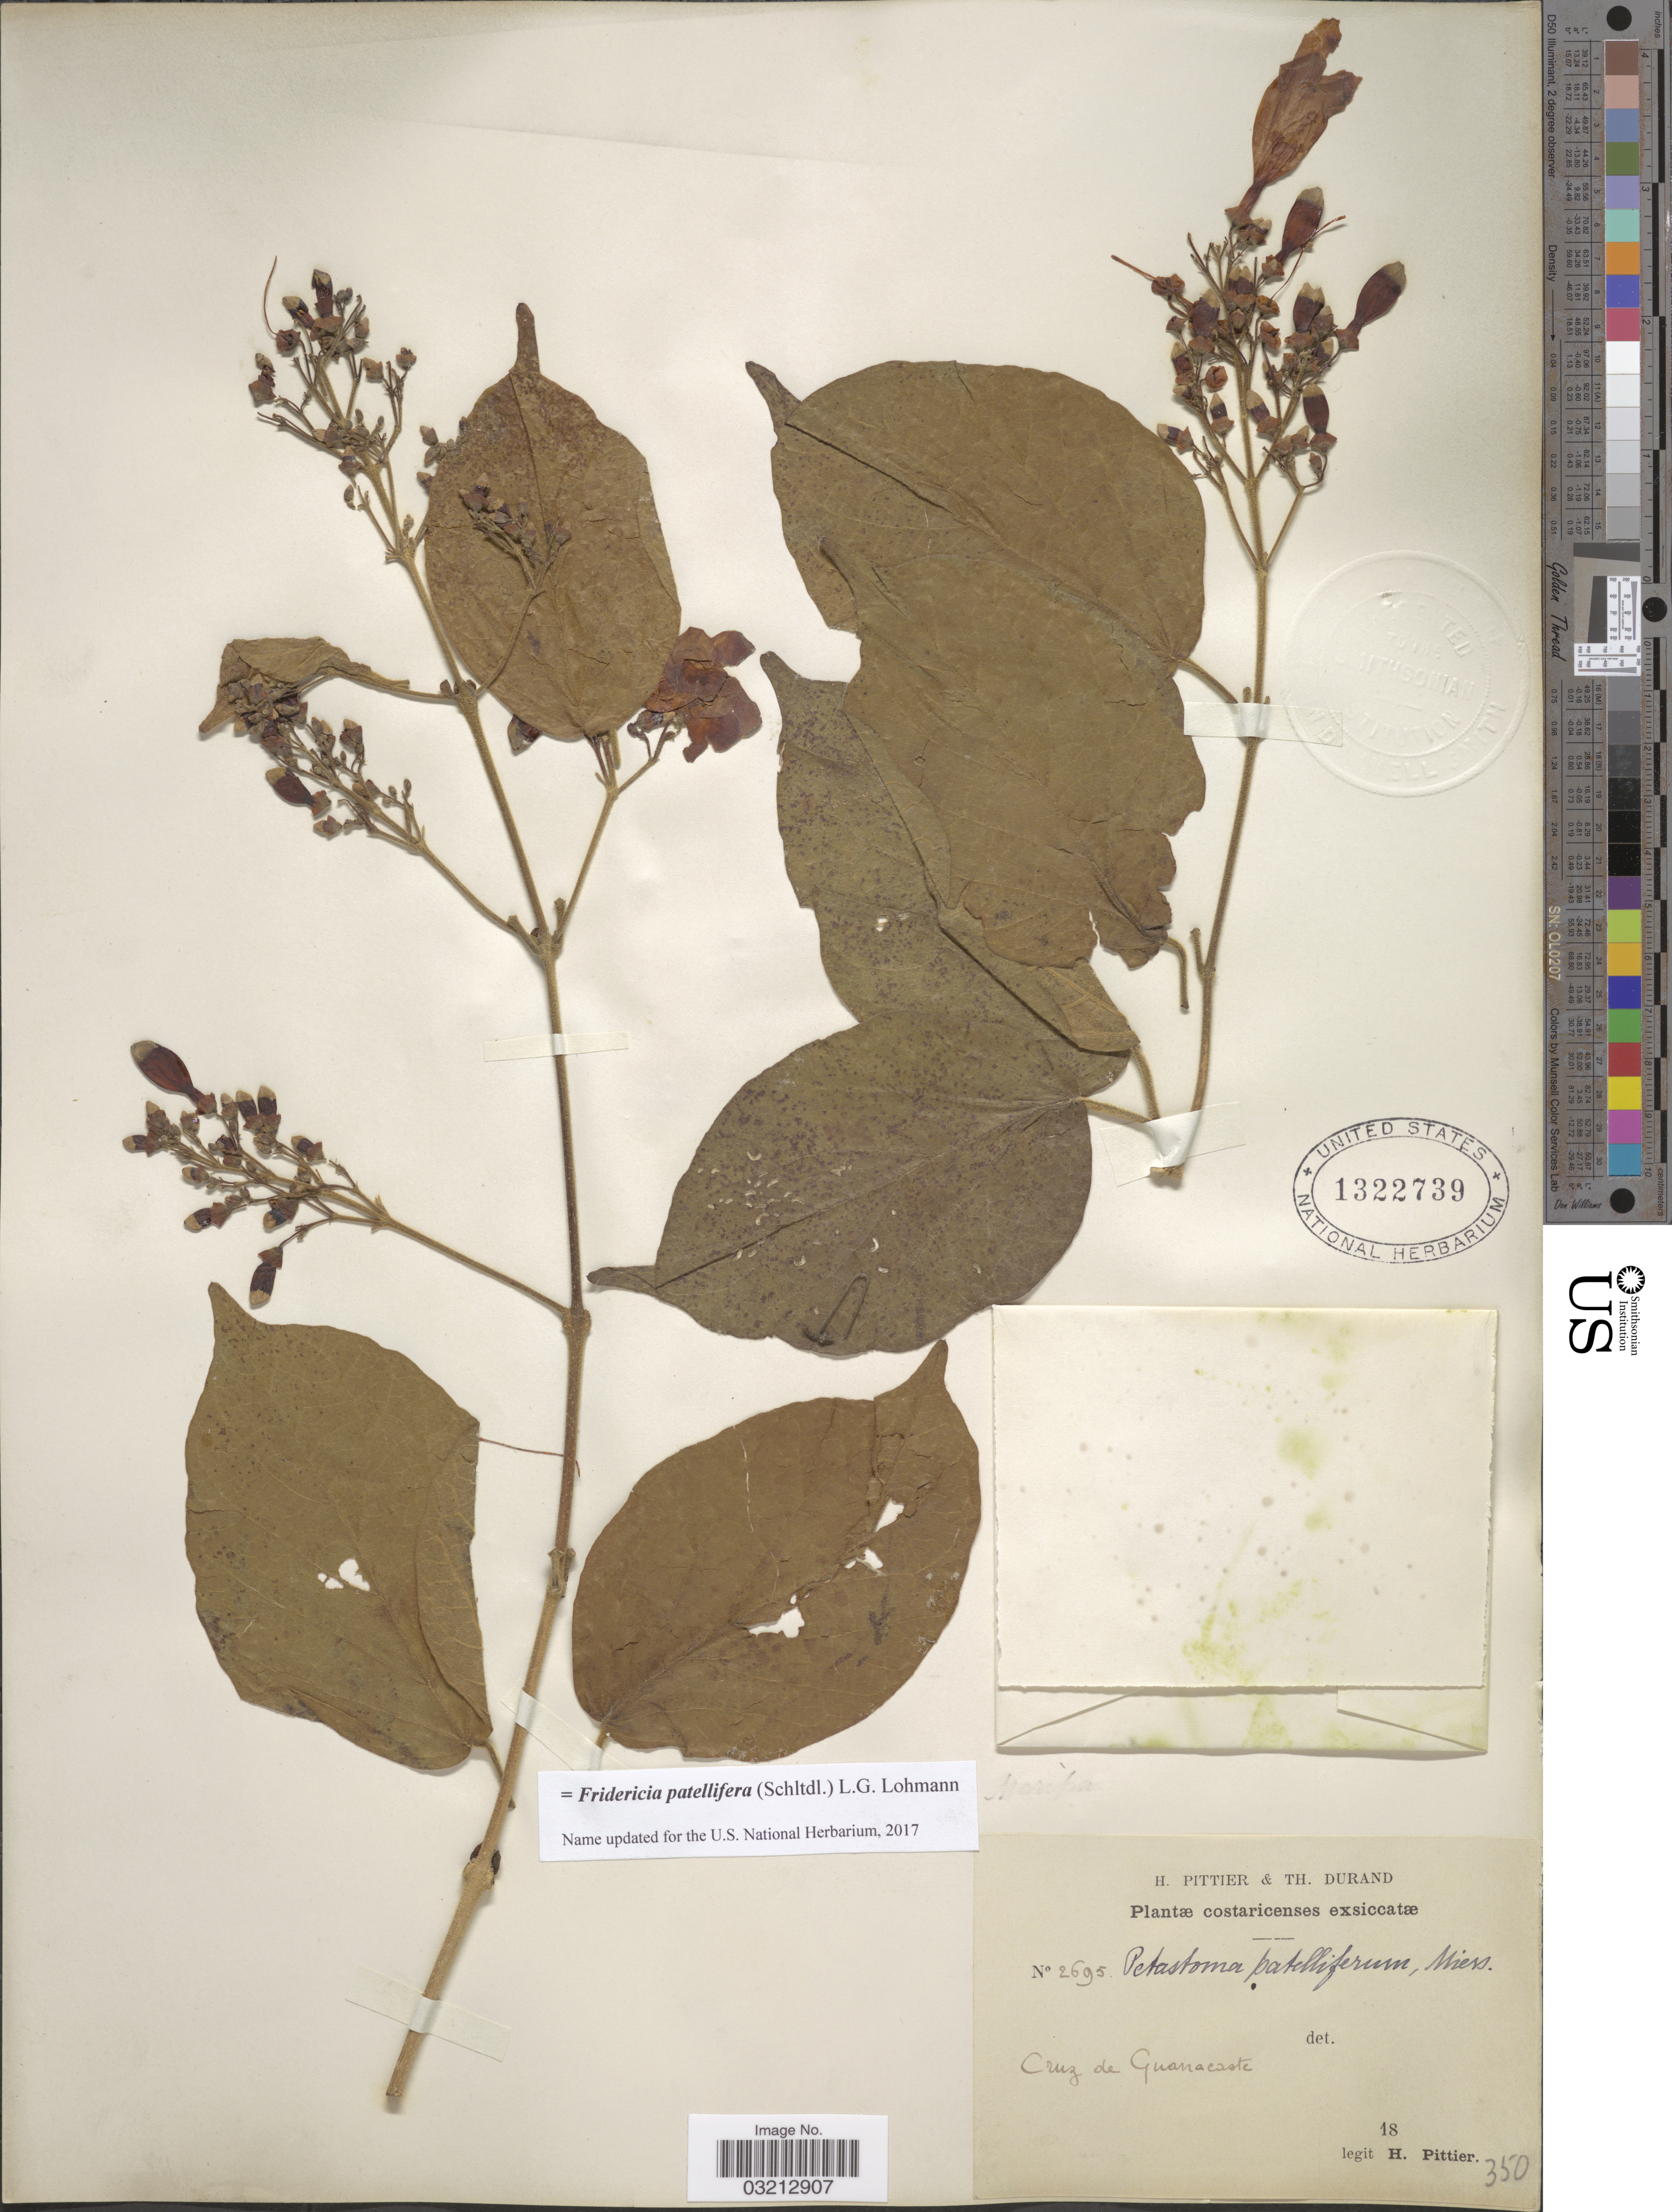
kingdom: Plantae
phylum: Tracheophyta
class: Magnoliopsida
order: Lamiales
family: Bignoniaceae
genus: Fridericia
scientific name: Fridericia patellifera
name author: (Schltdl.) L.G. Lohmann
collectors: H. F. Pittier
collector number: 2695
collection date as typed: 18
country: Costa Rica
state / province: Guanacaste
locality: Curz de Guanacaste.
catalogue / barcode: US 1322739